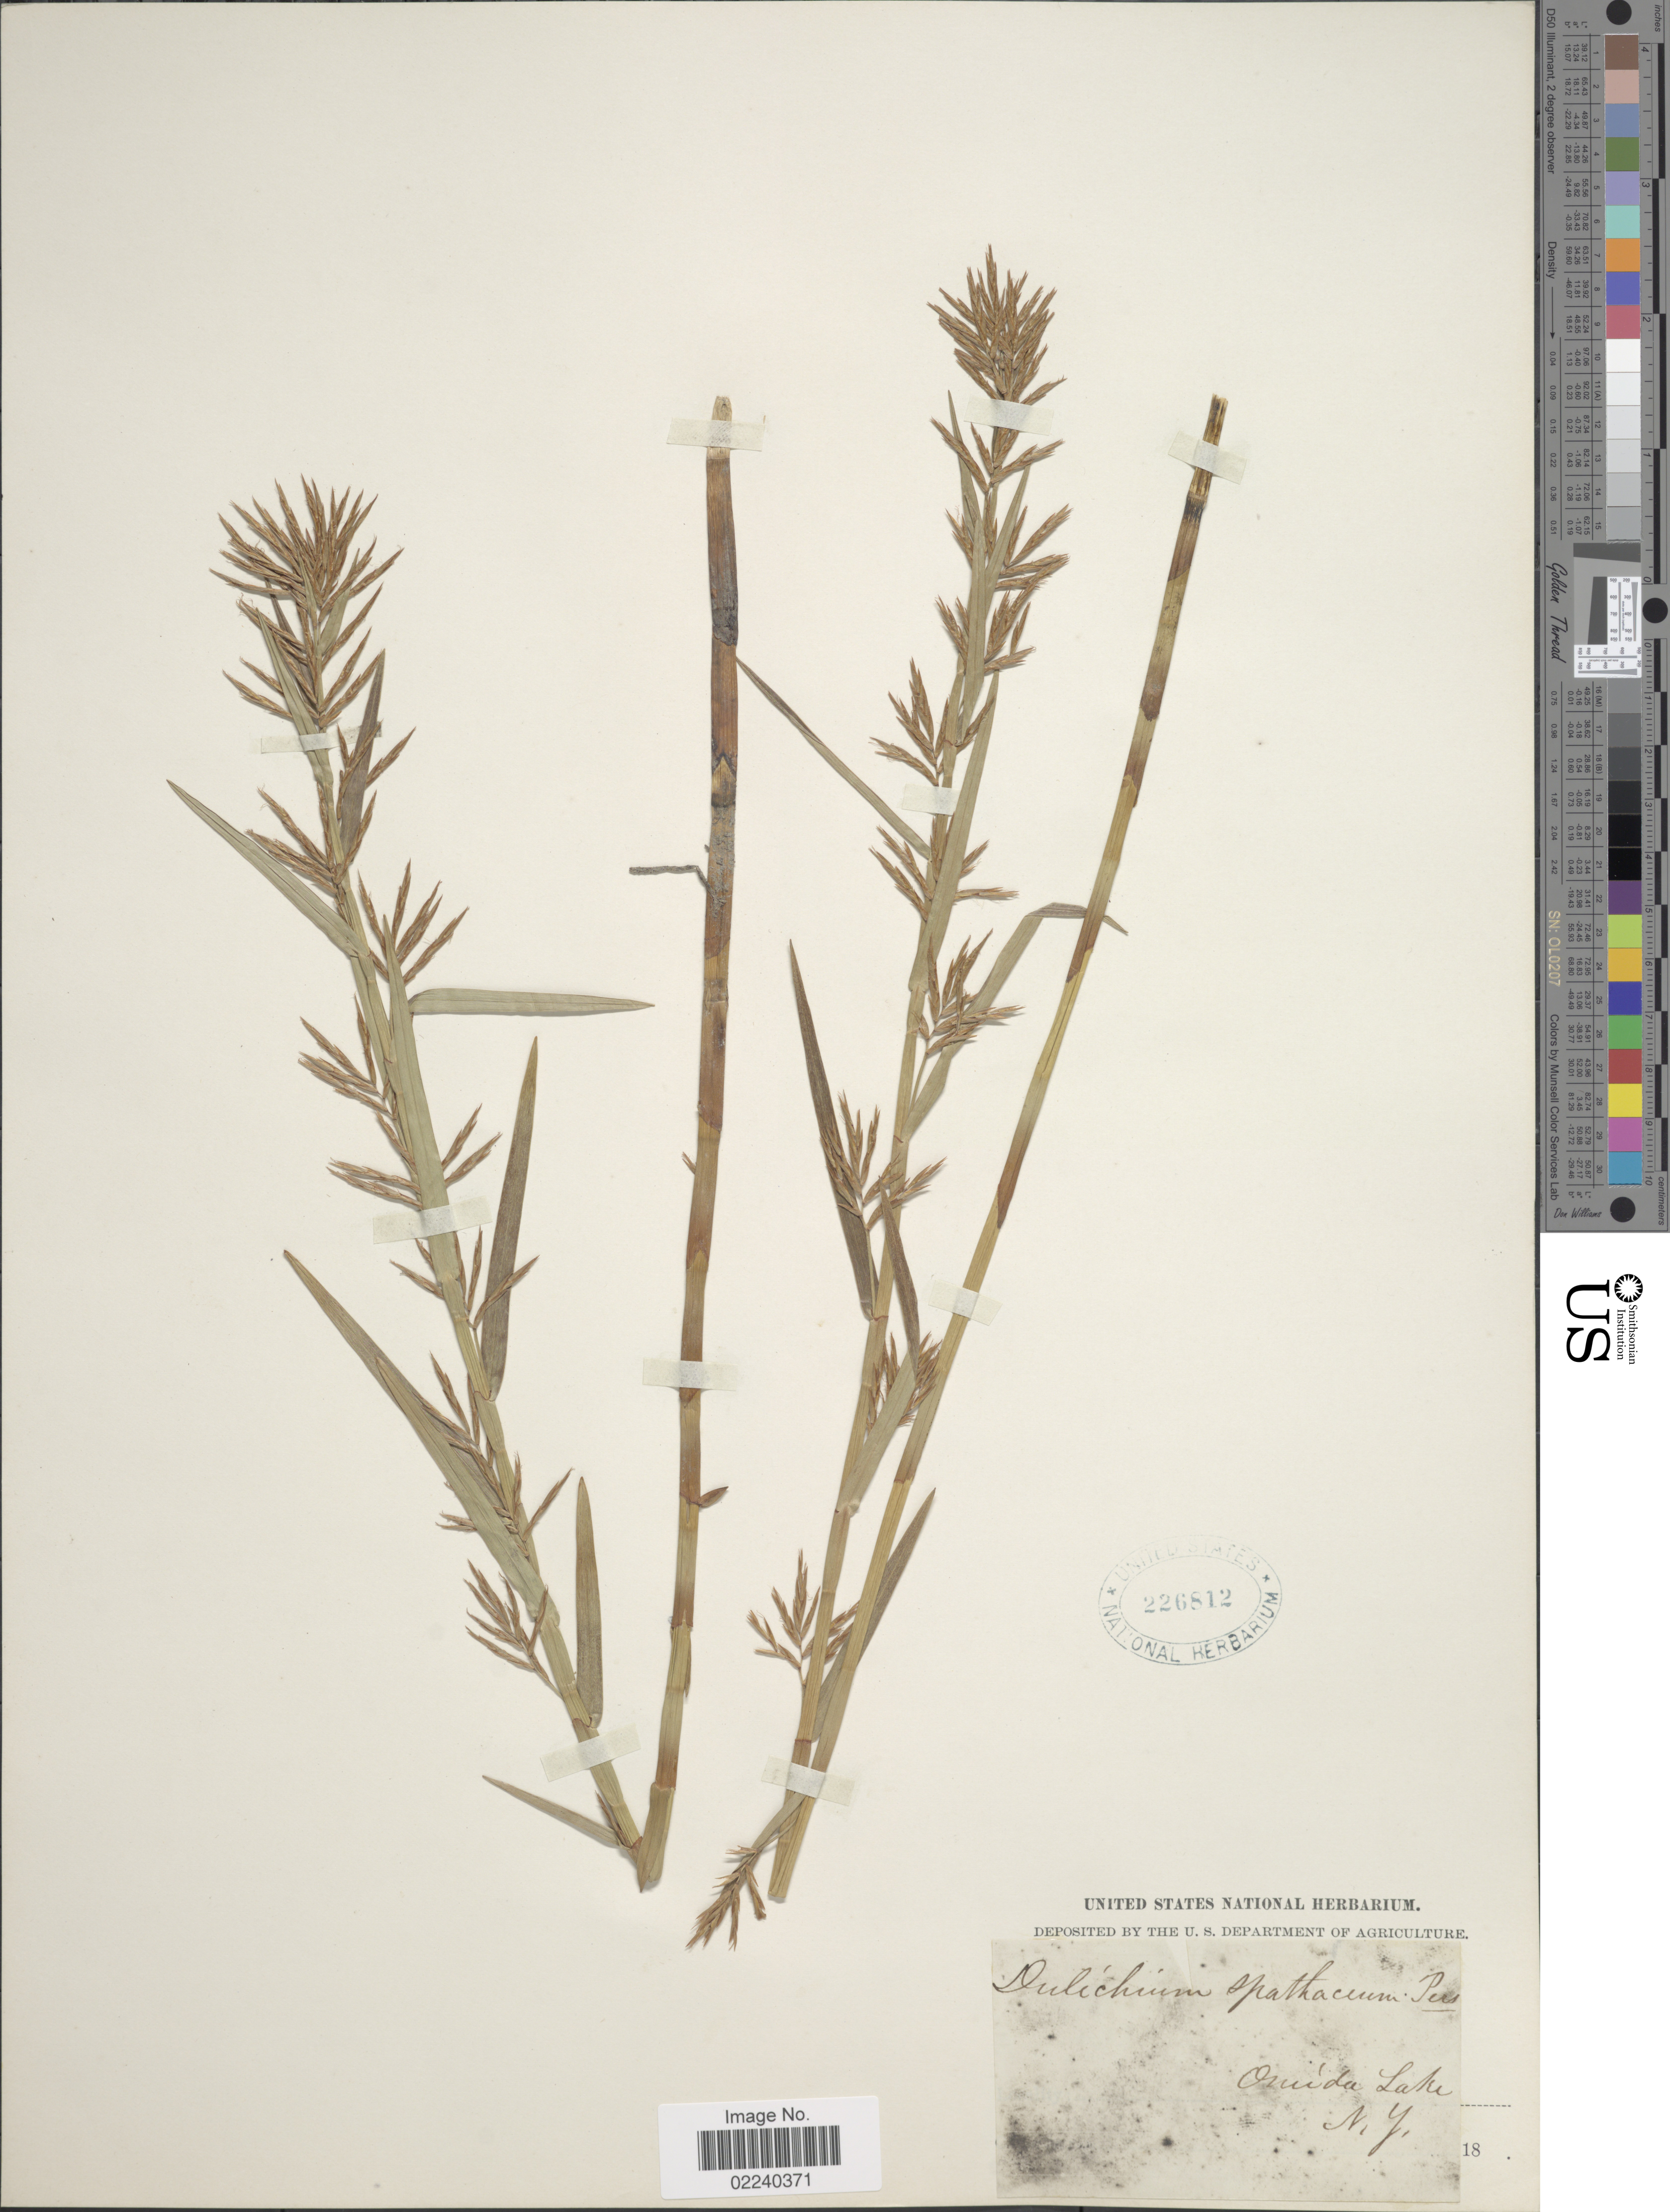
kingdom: Plantae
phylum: Tracheophyta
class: Liliopsida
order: Poales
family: Cyperaceae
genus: Dulichium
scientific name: Dulichium arundinaceum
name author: (L.) Britton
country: United States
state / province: New York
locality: Oneida Lake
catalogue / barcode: US 226812